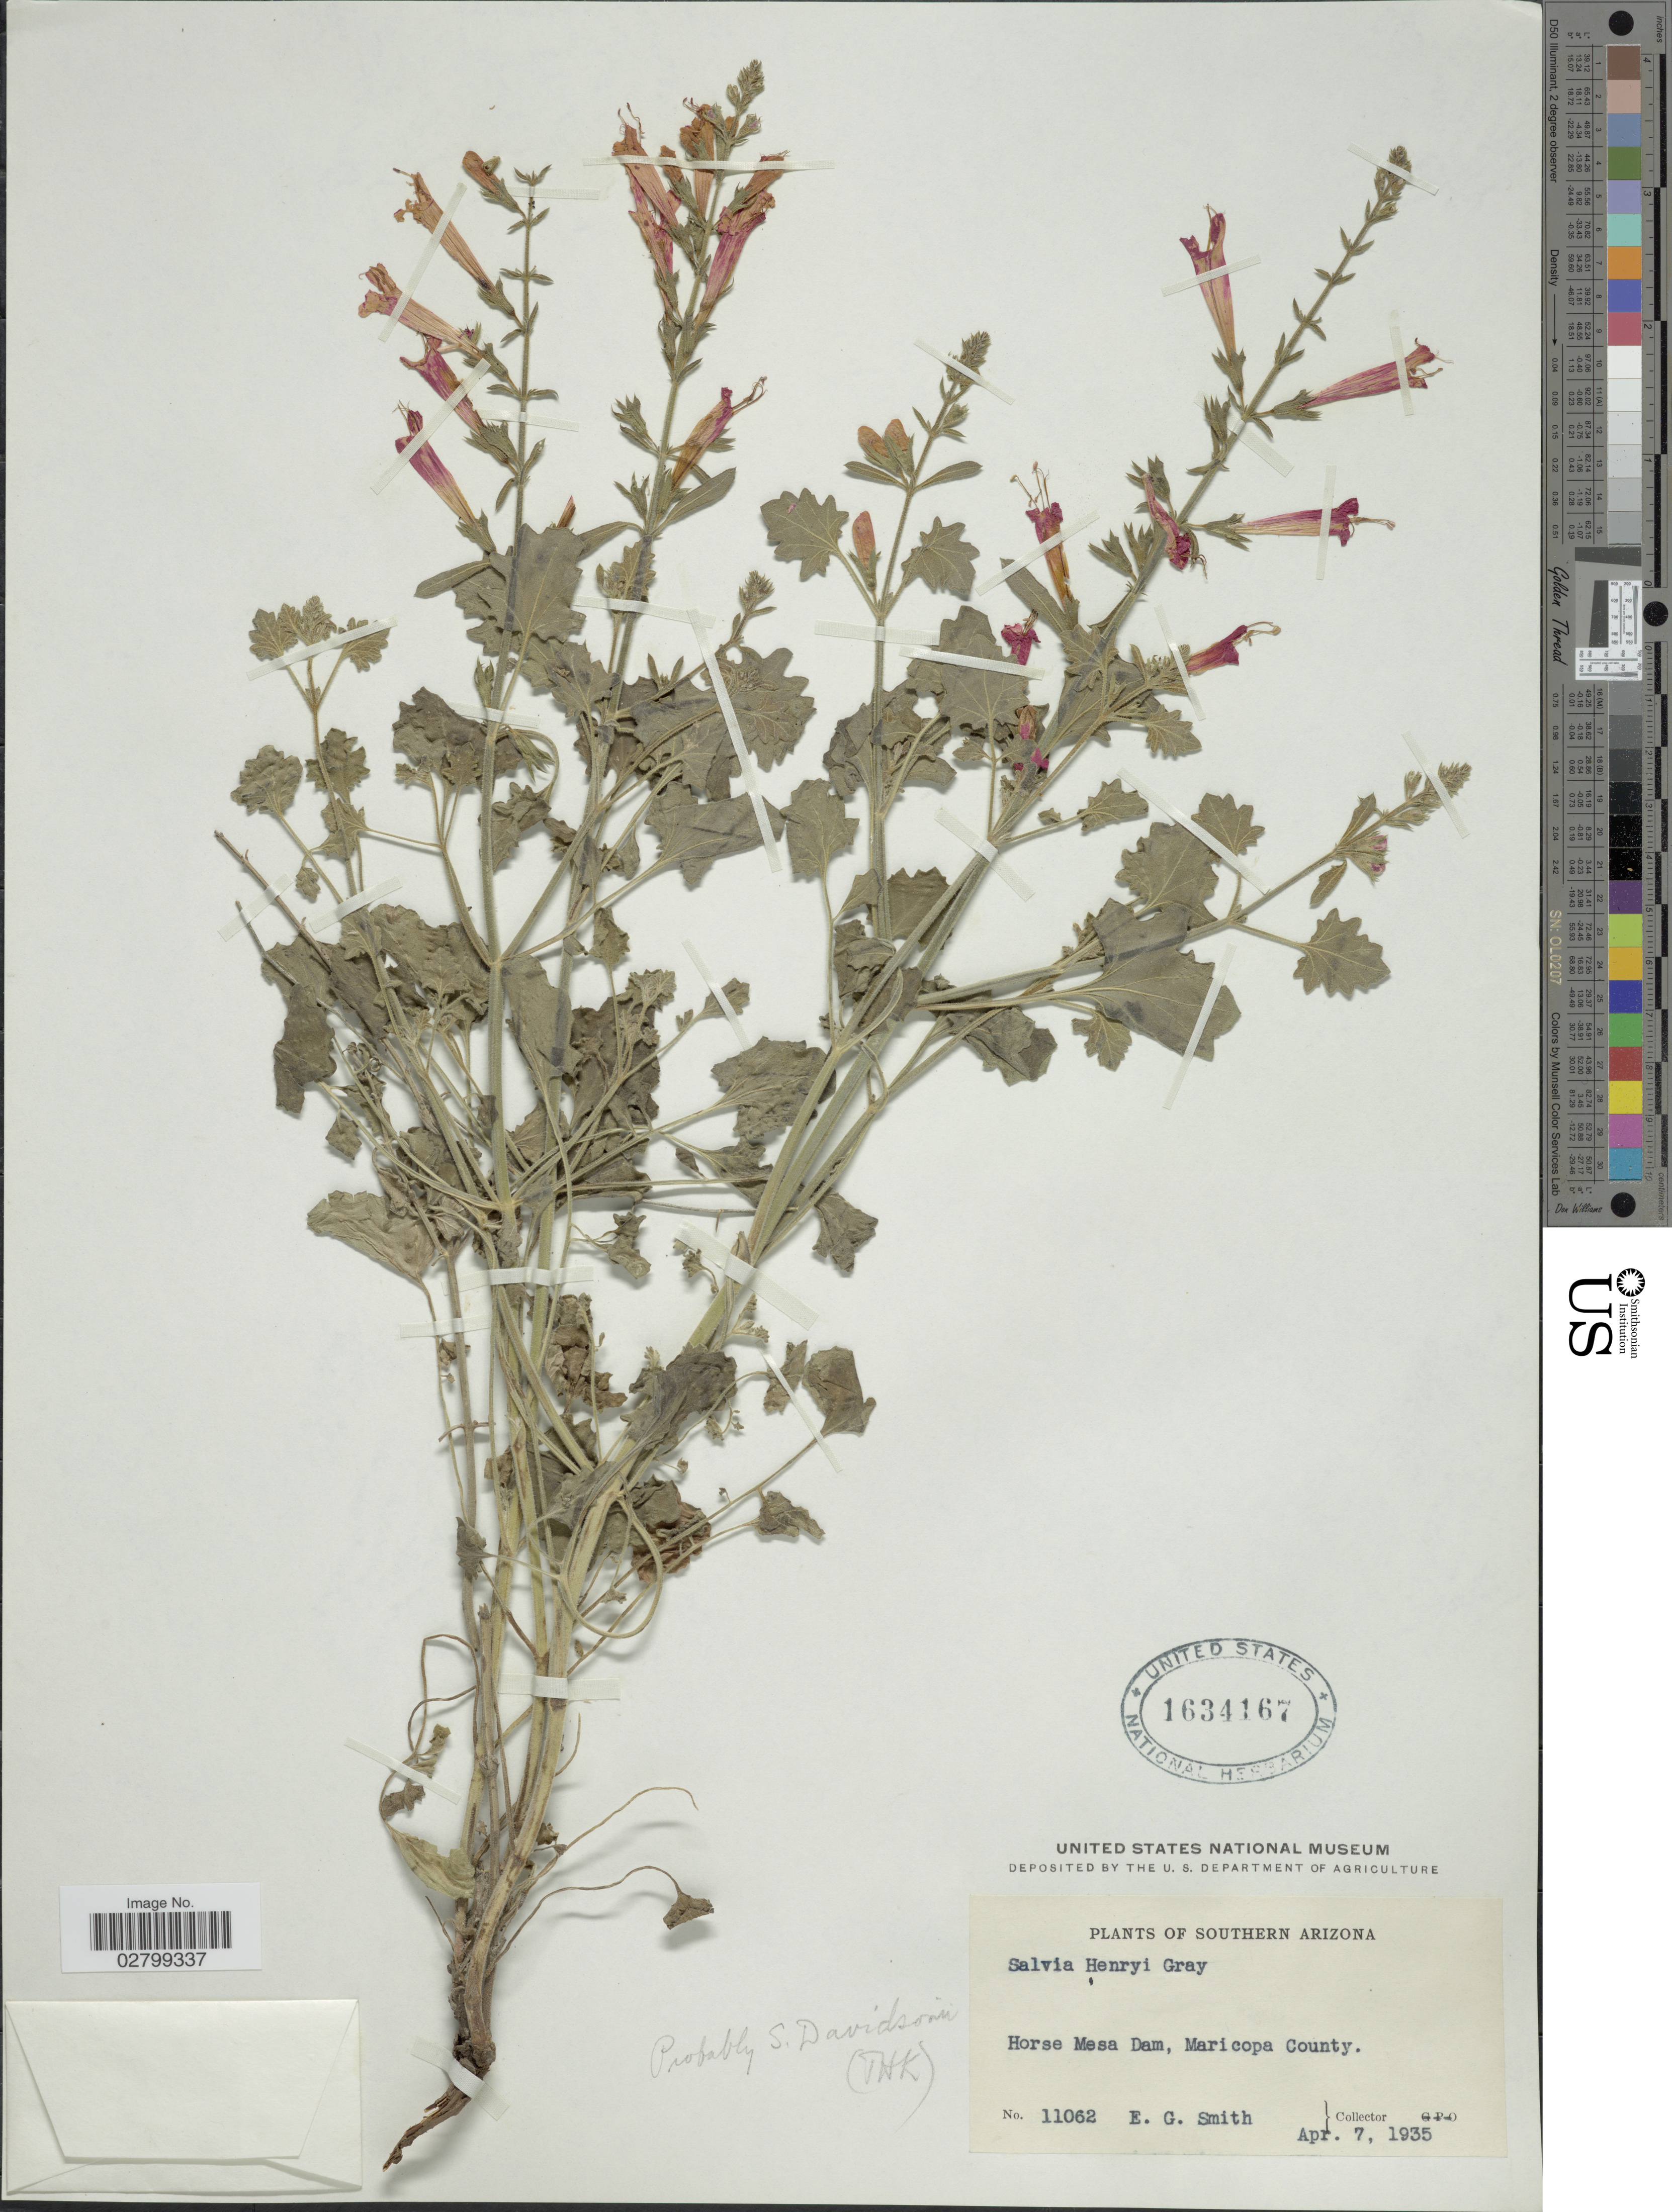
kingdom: Plantae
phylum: Tracheophyta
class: Magnoliopsida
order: Lamiales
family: Lamiaceae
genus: Salvia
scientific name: Salvia davidsonii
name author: Greenm.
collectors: E. G. Smith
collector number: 11062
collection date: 1935-04-07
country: United States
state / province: Arizona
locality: Southern Arizona. Horse Mesa Dam, Maricopa County.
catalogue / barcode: US 1634167